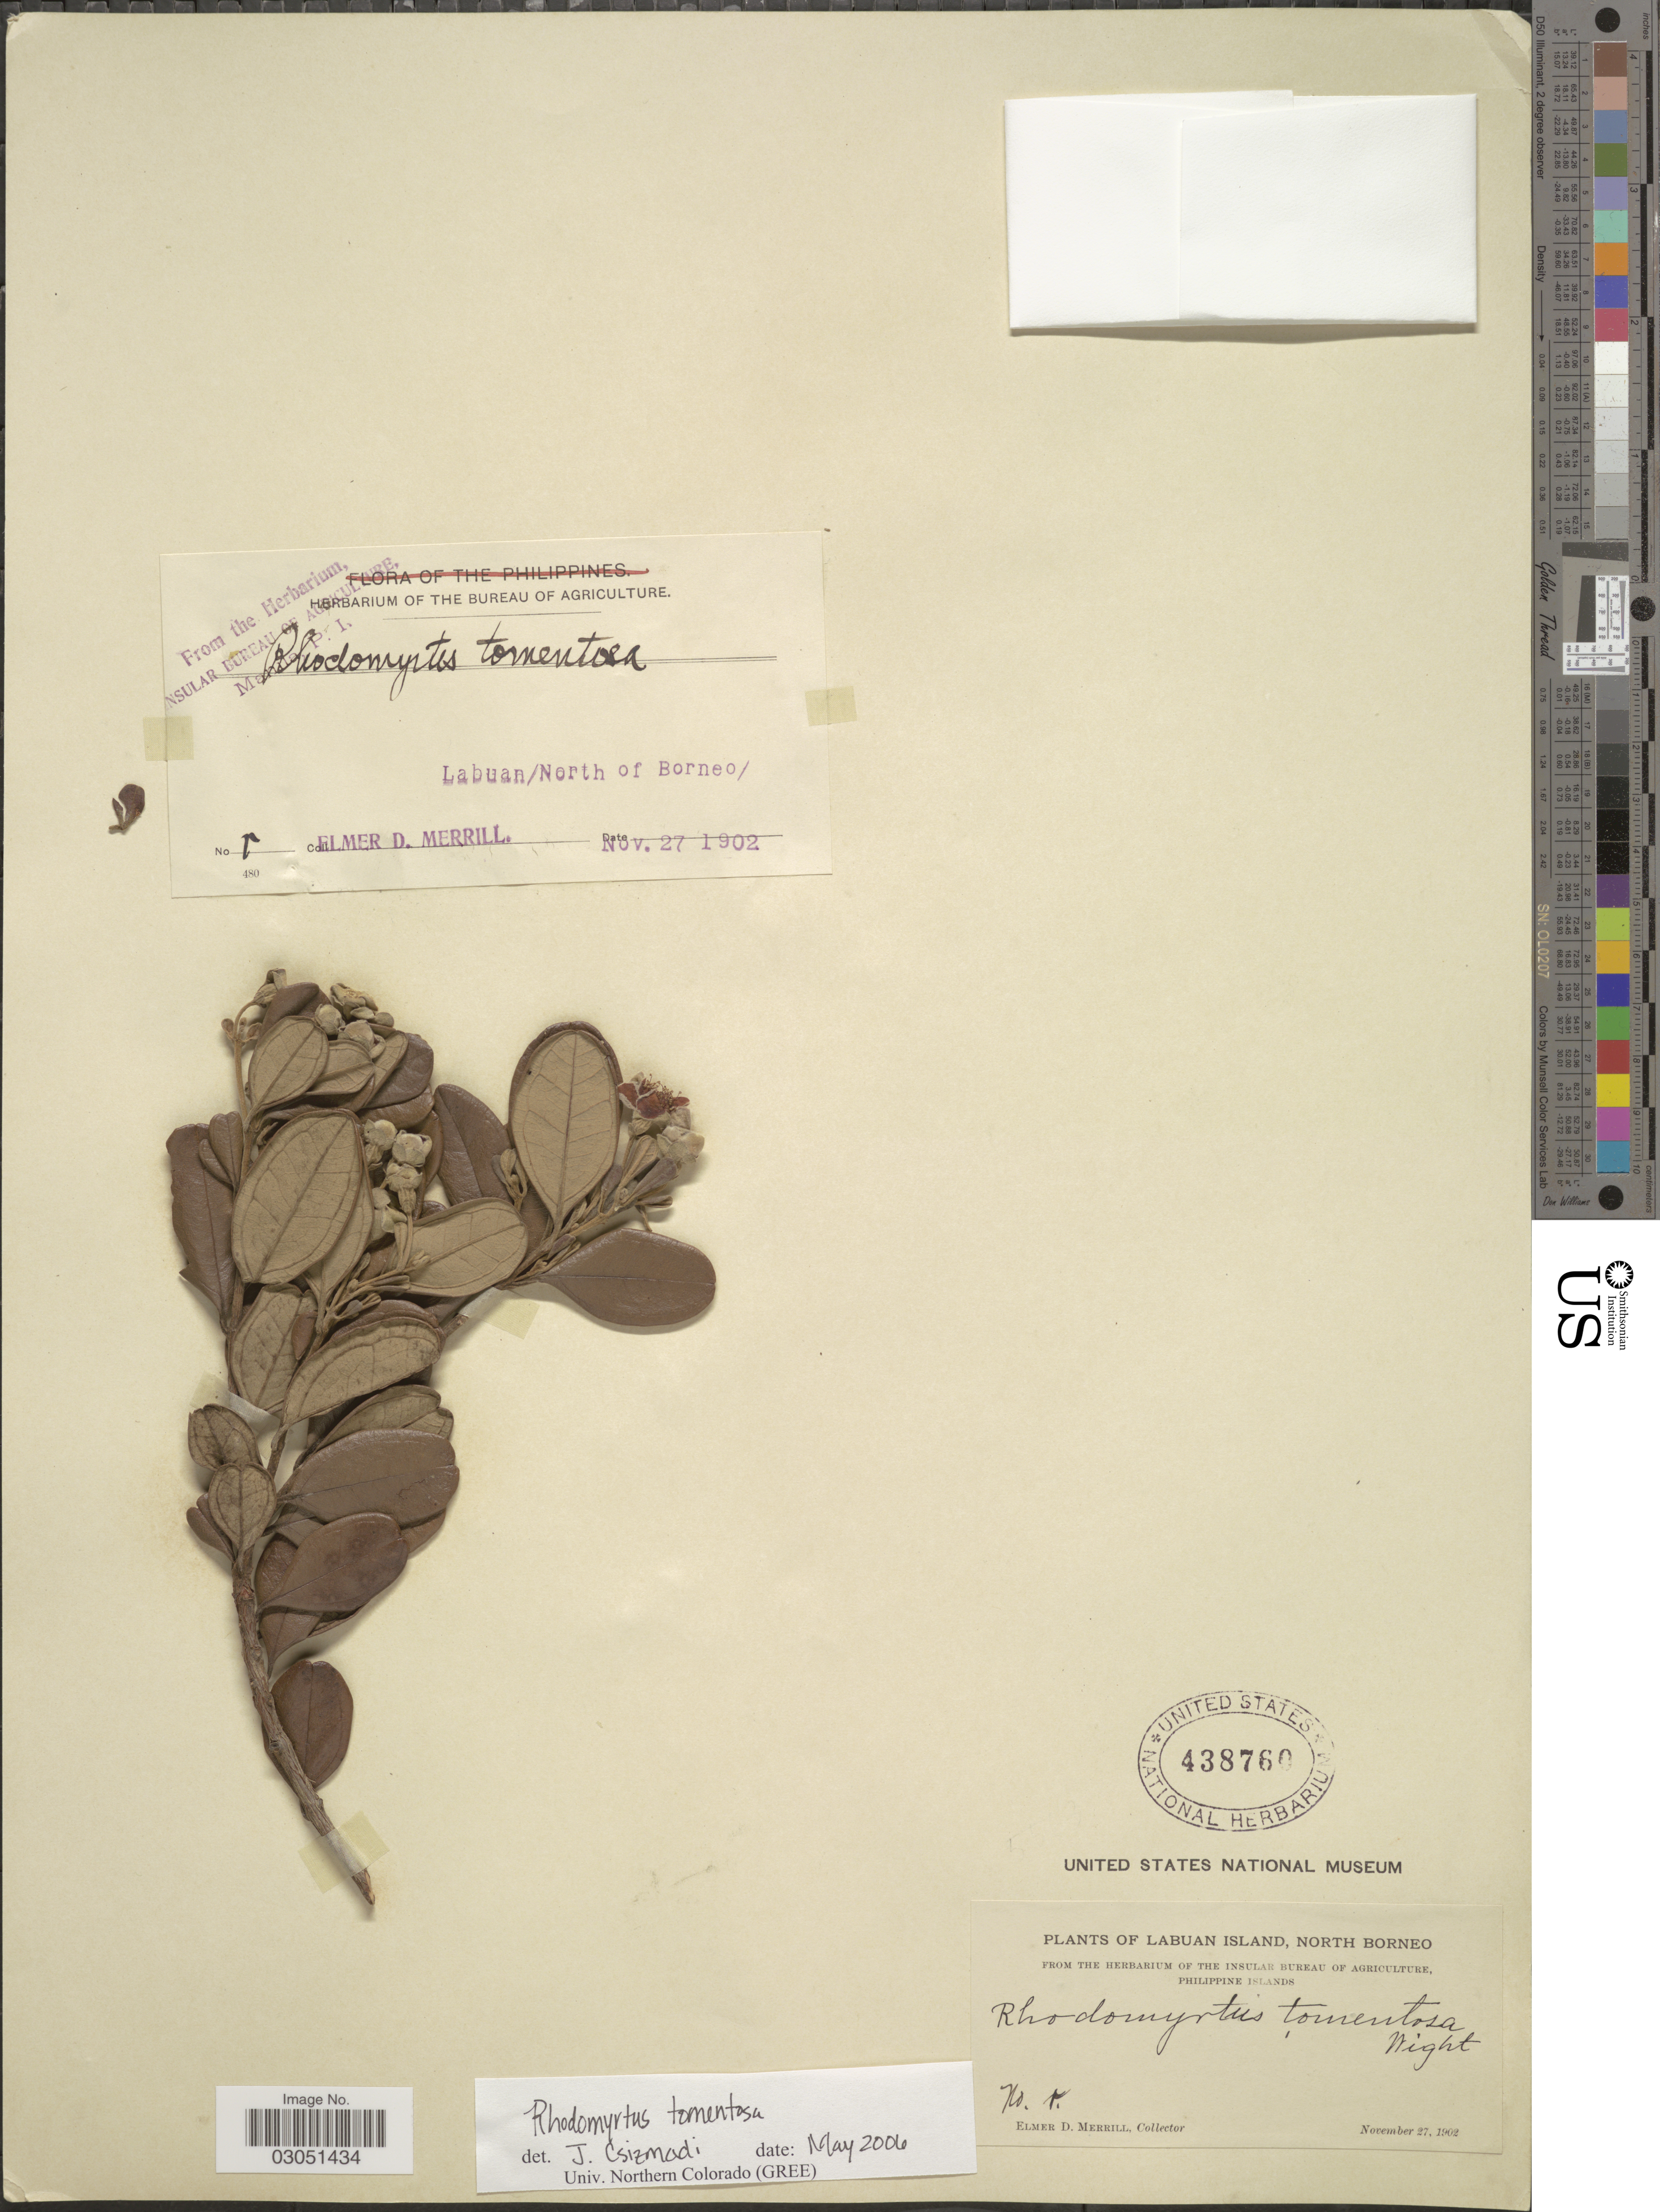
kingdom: Plantae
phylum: Tracheophyta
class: Magnoliopsida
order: Myrtales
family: Myrtaceae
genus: Rhodomyrtus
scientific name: Rhodomyrtus tomentosa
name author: (Aiton) Hassk.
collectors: E. D. Merrill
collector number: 1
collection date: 1902-11-27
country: Malaysia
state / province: Labuan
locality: Labuan Island, North Borneo.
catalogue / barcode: US 438760